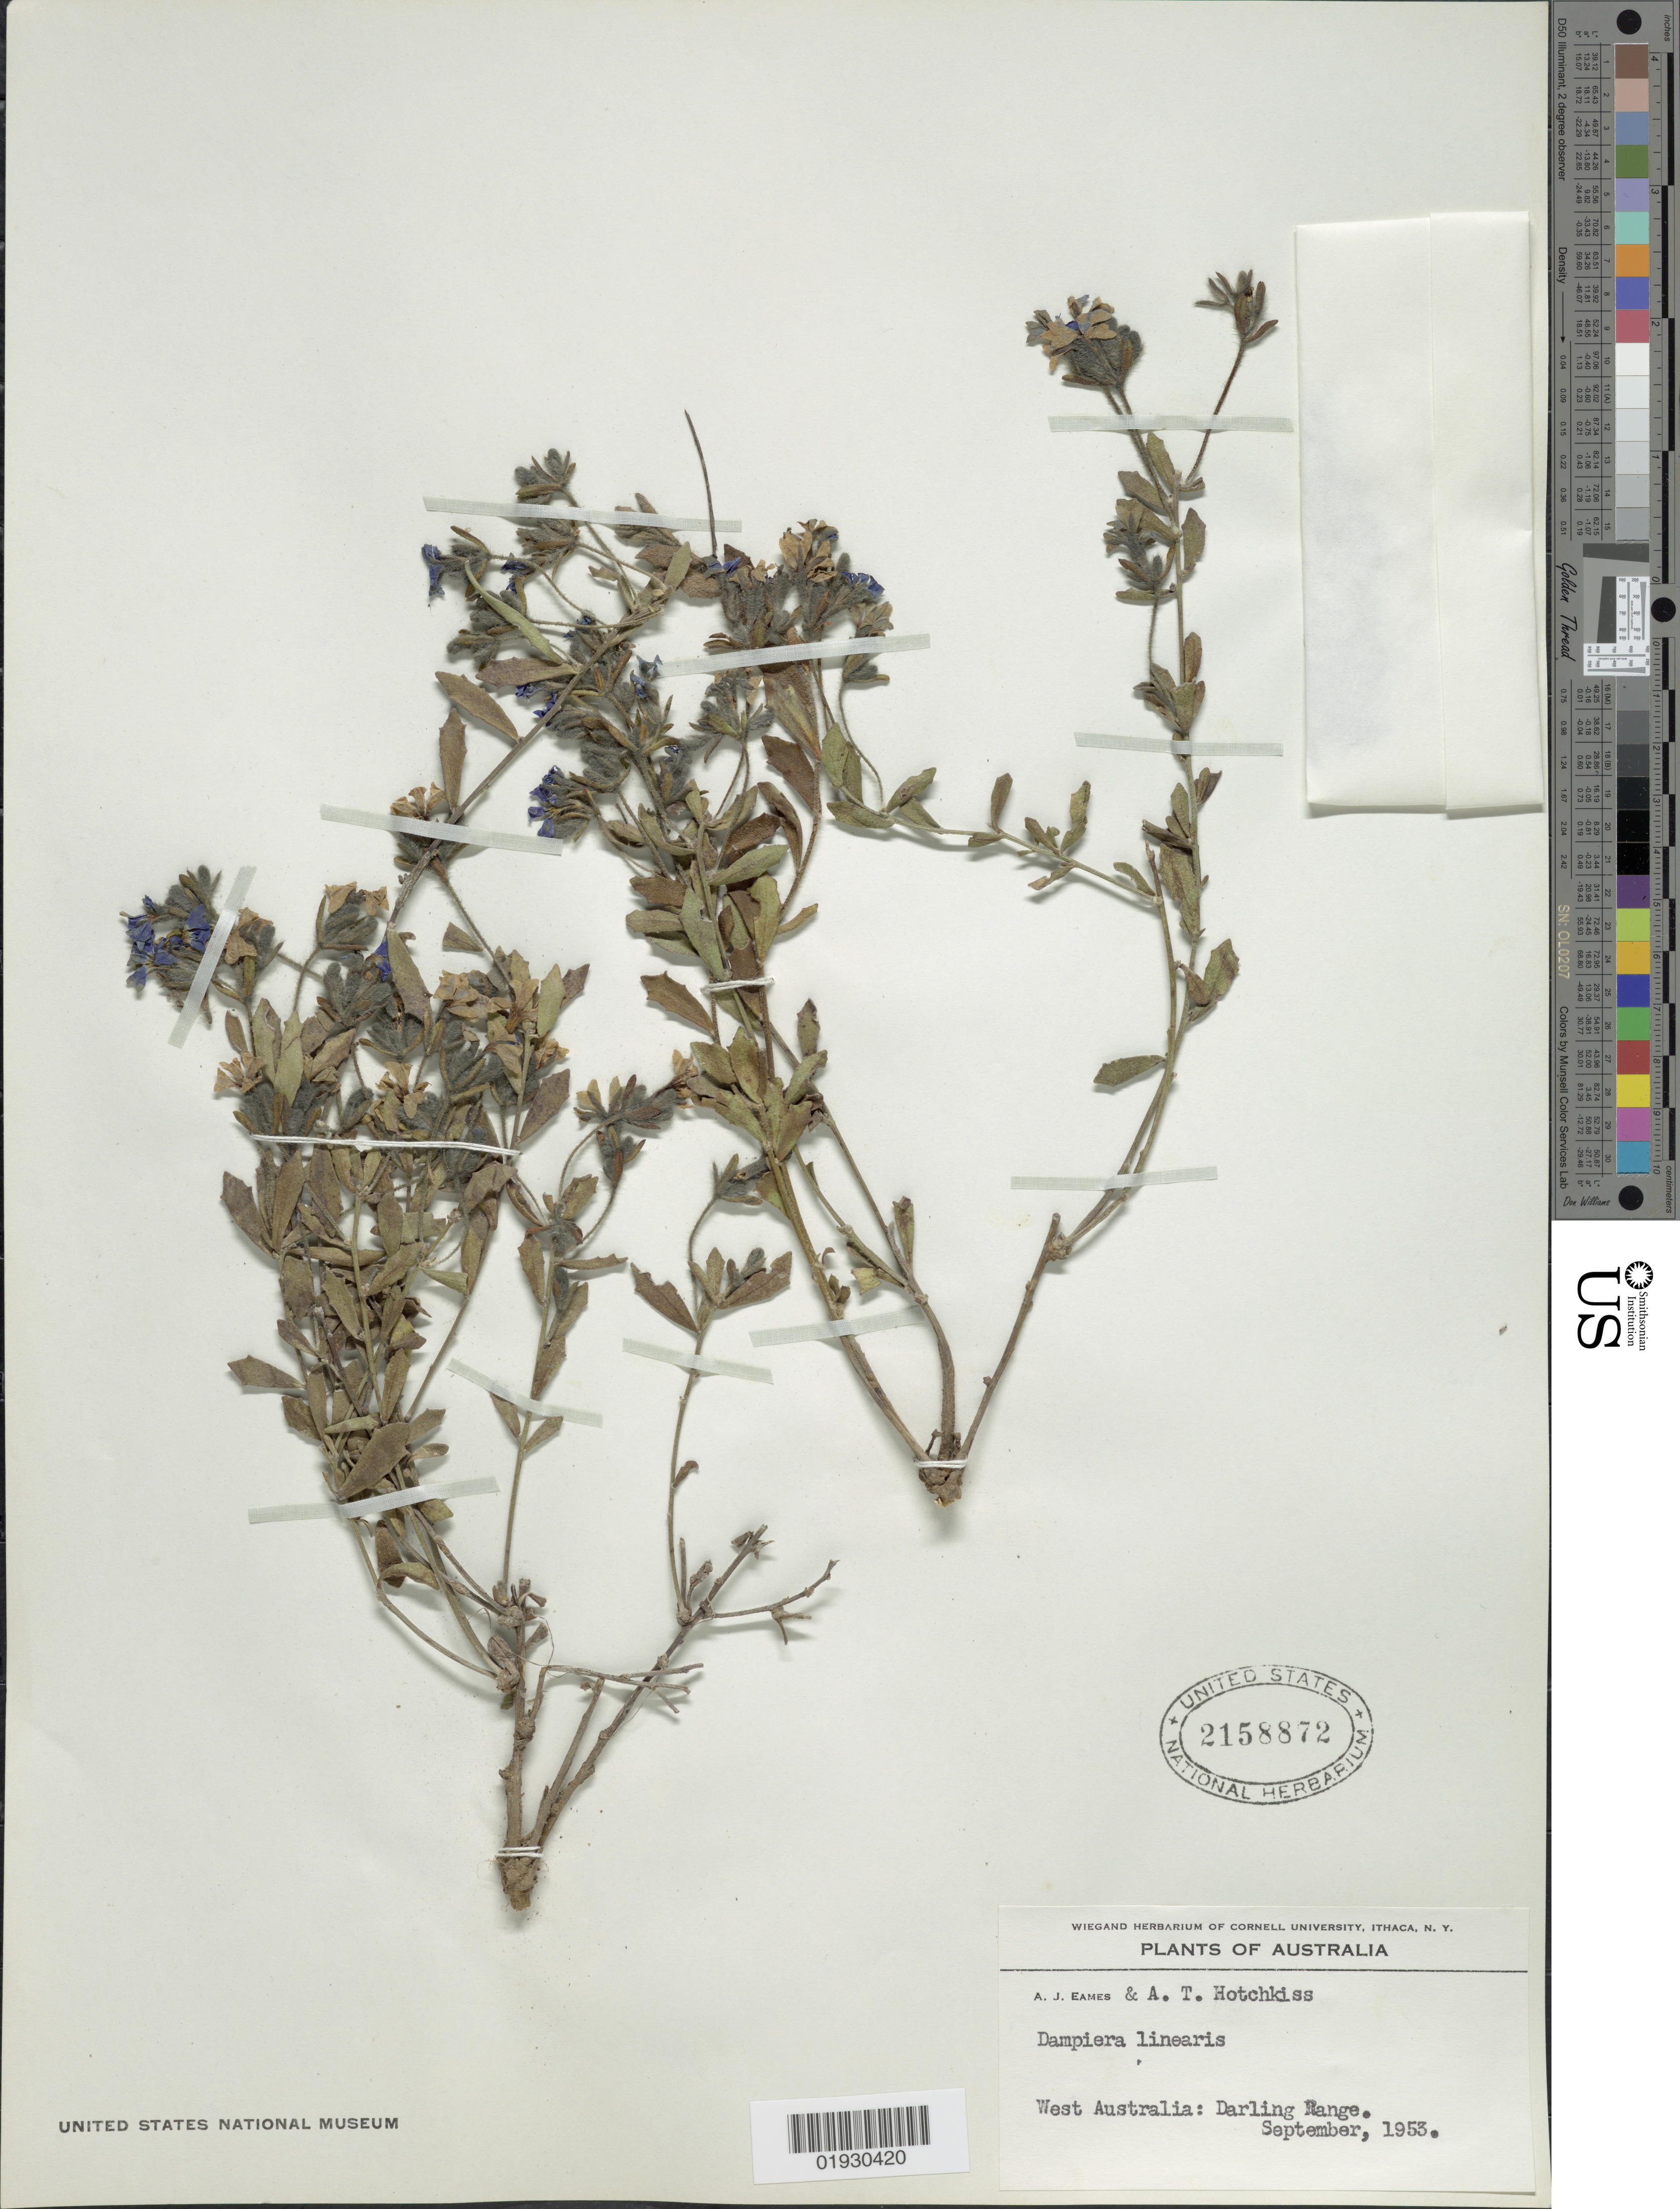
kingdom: Plantae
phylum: Tracheophyta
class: Magnoliopsida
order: Asterales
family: Goodeniaceae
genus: Dampiera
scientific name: Dampiera linearis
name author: R. Br.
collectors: A. J. Eames & A. Hotchkiss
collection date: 1953-09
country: Australia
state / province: Western Australia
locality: Darling Range.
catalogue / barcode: US 2158872